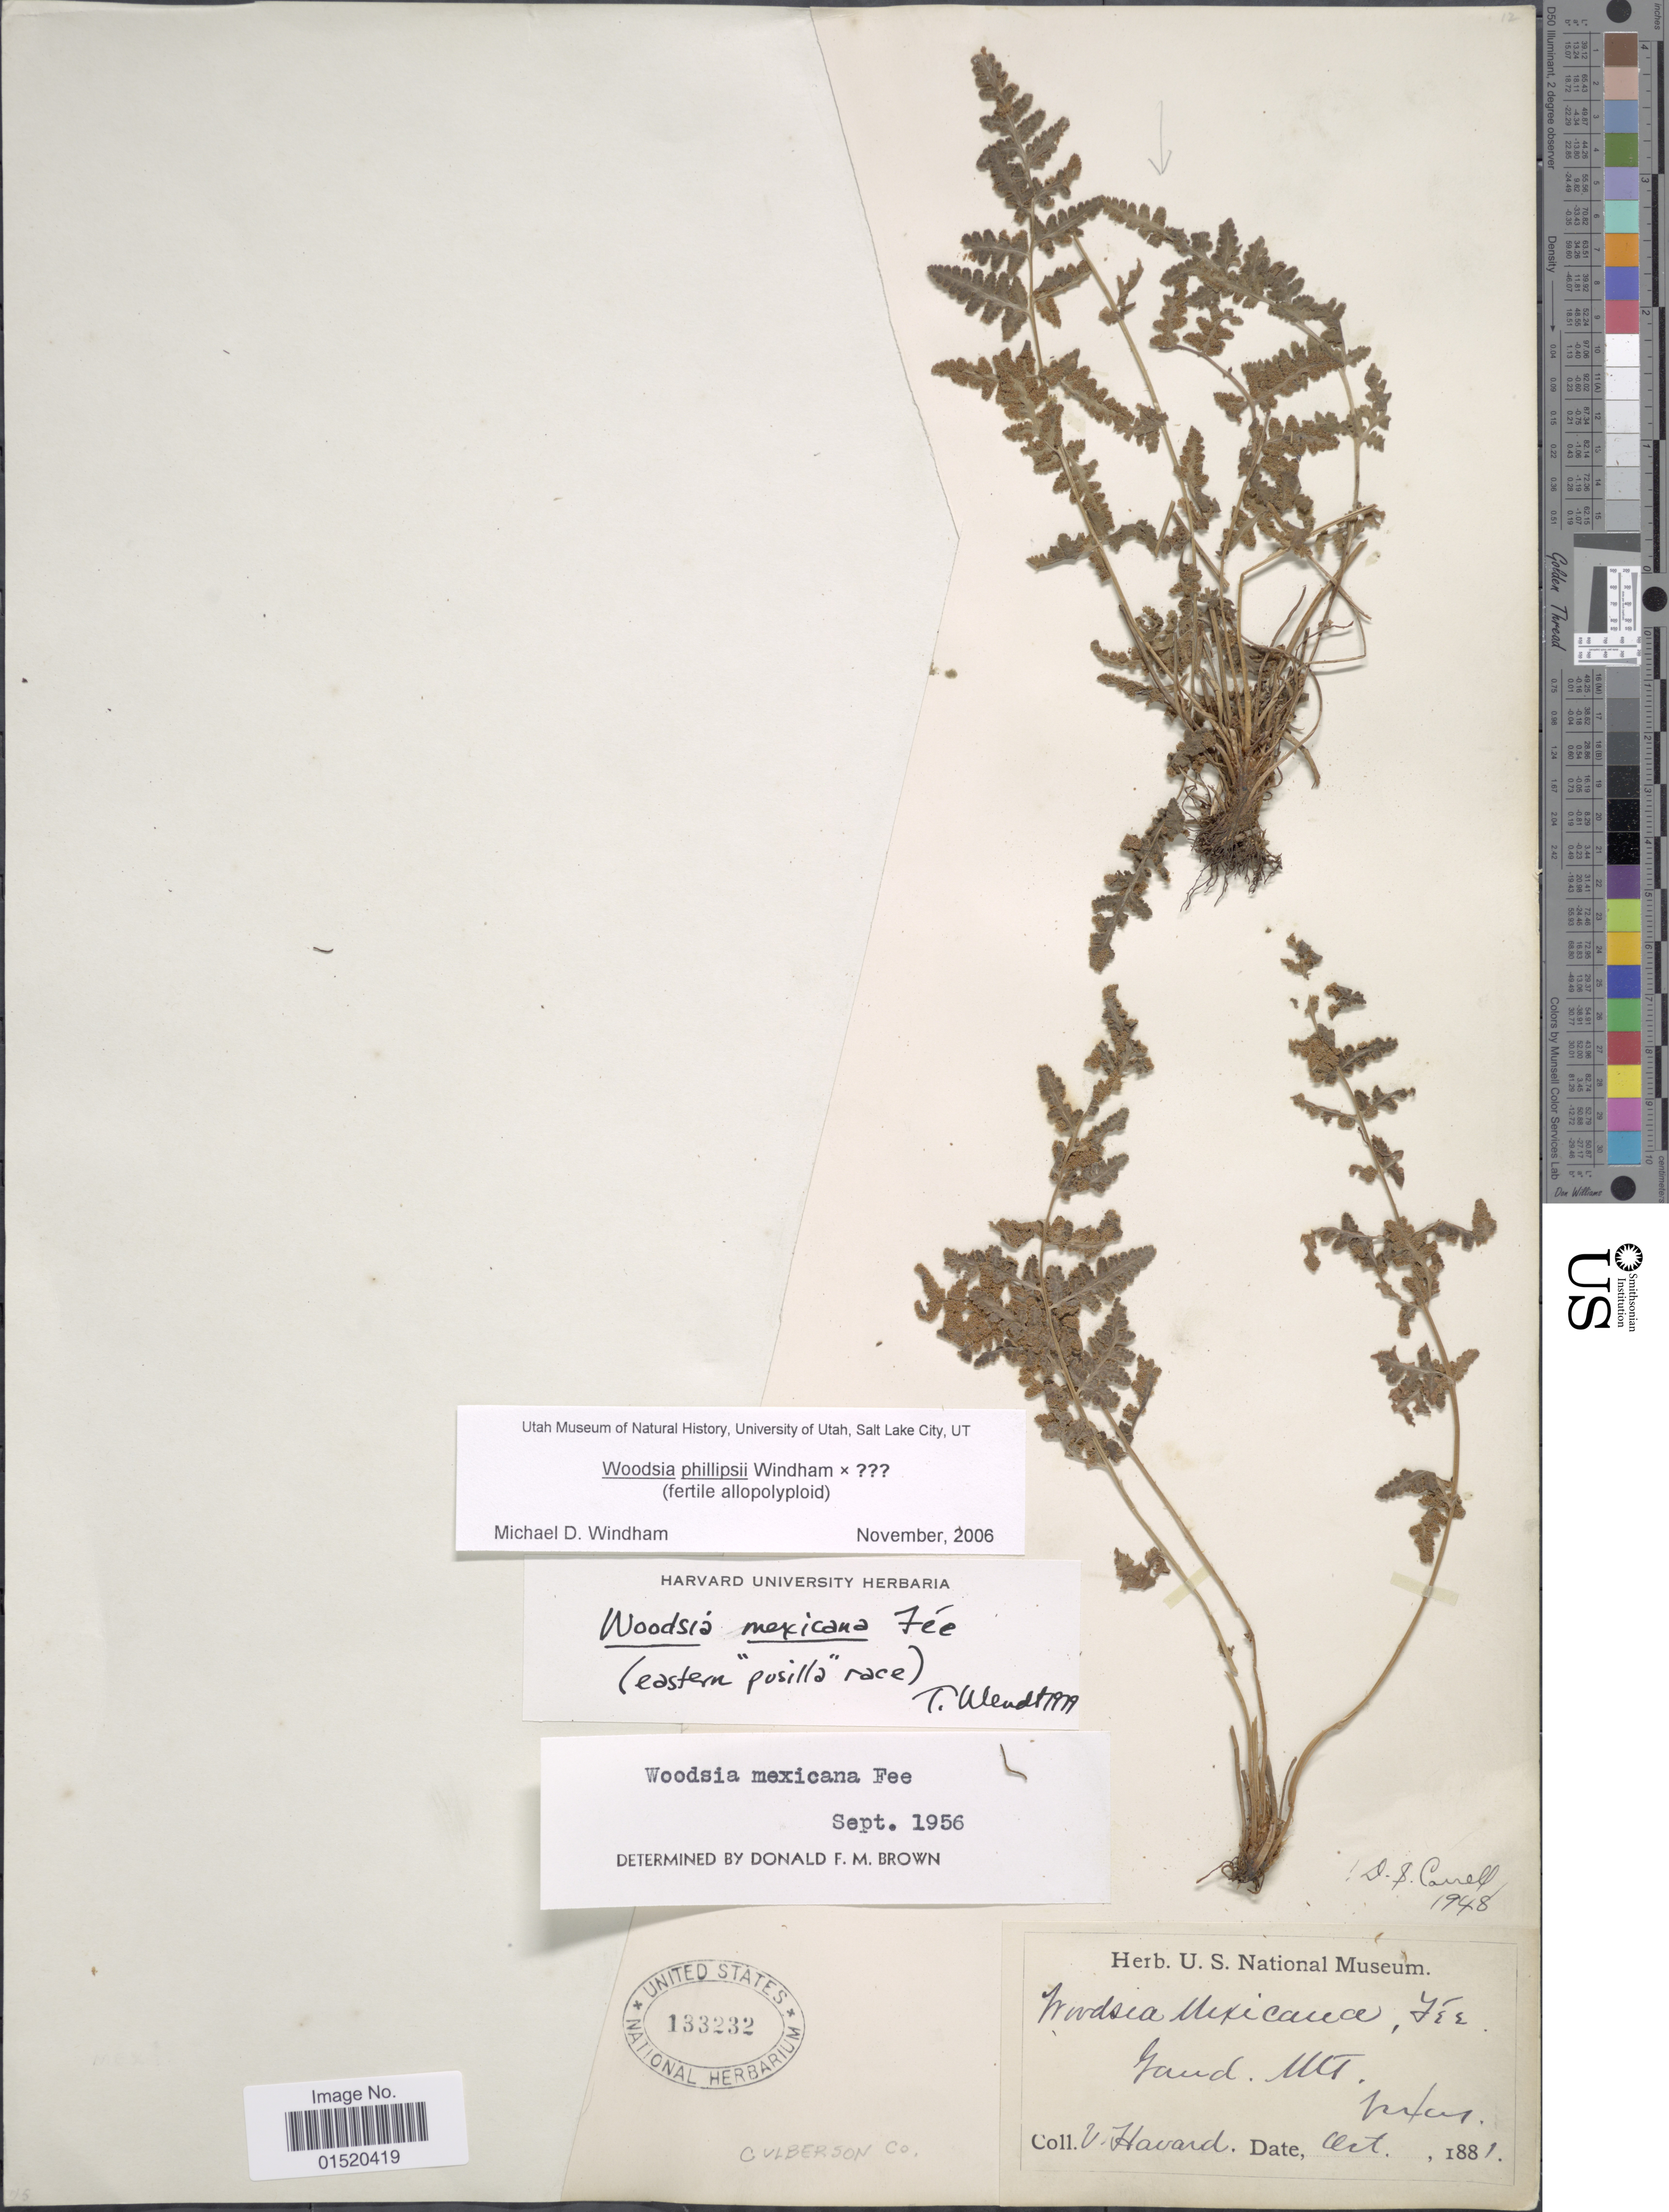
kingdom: Plantae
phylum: Tracheophyta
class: Polypodiopsida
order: Polypodiales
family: Woodsiaceae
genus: Woodsia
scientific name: Woodsia phillipsii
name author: Windham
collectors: V. Havard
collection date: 1881-10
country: United States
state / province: Texas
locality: Gaud Mts.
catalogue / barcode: US 133232